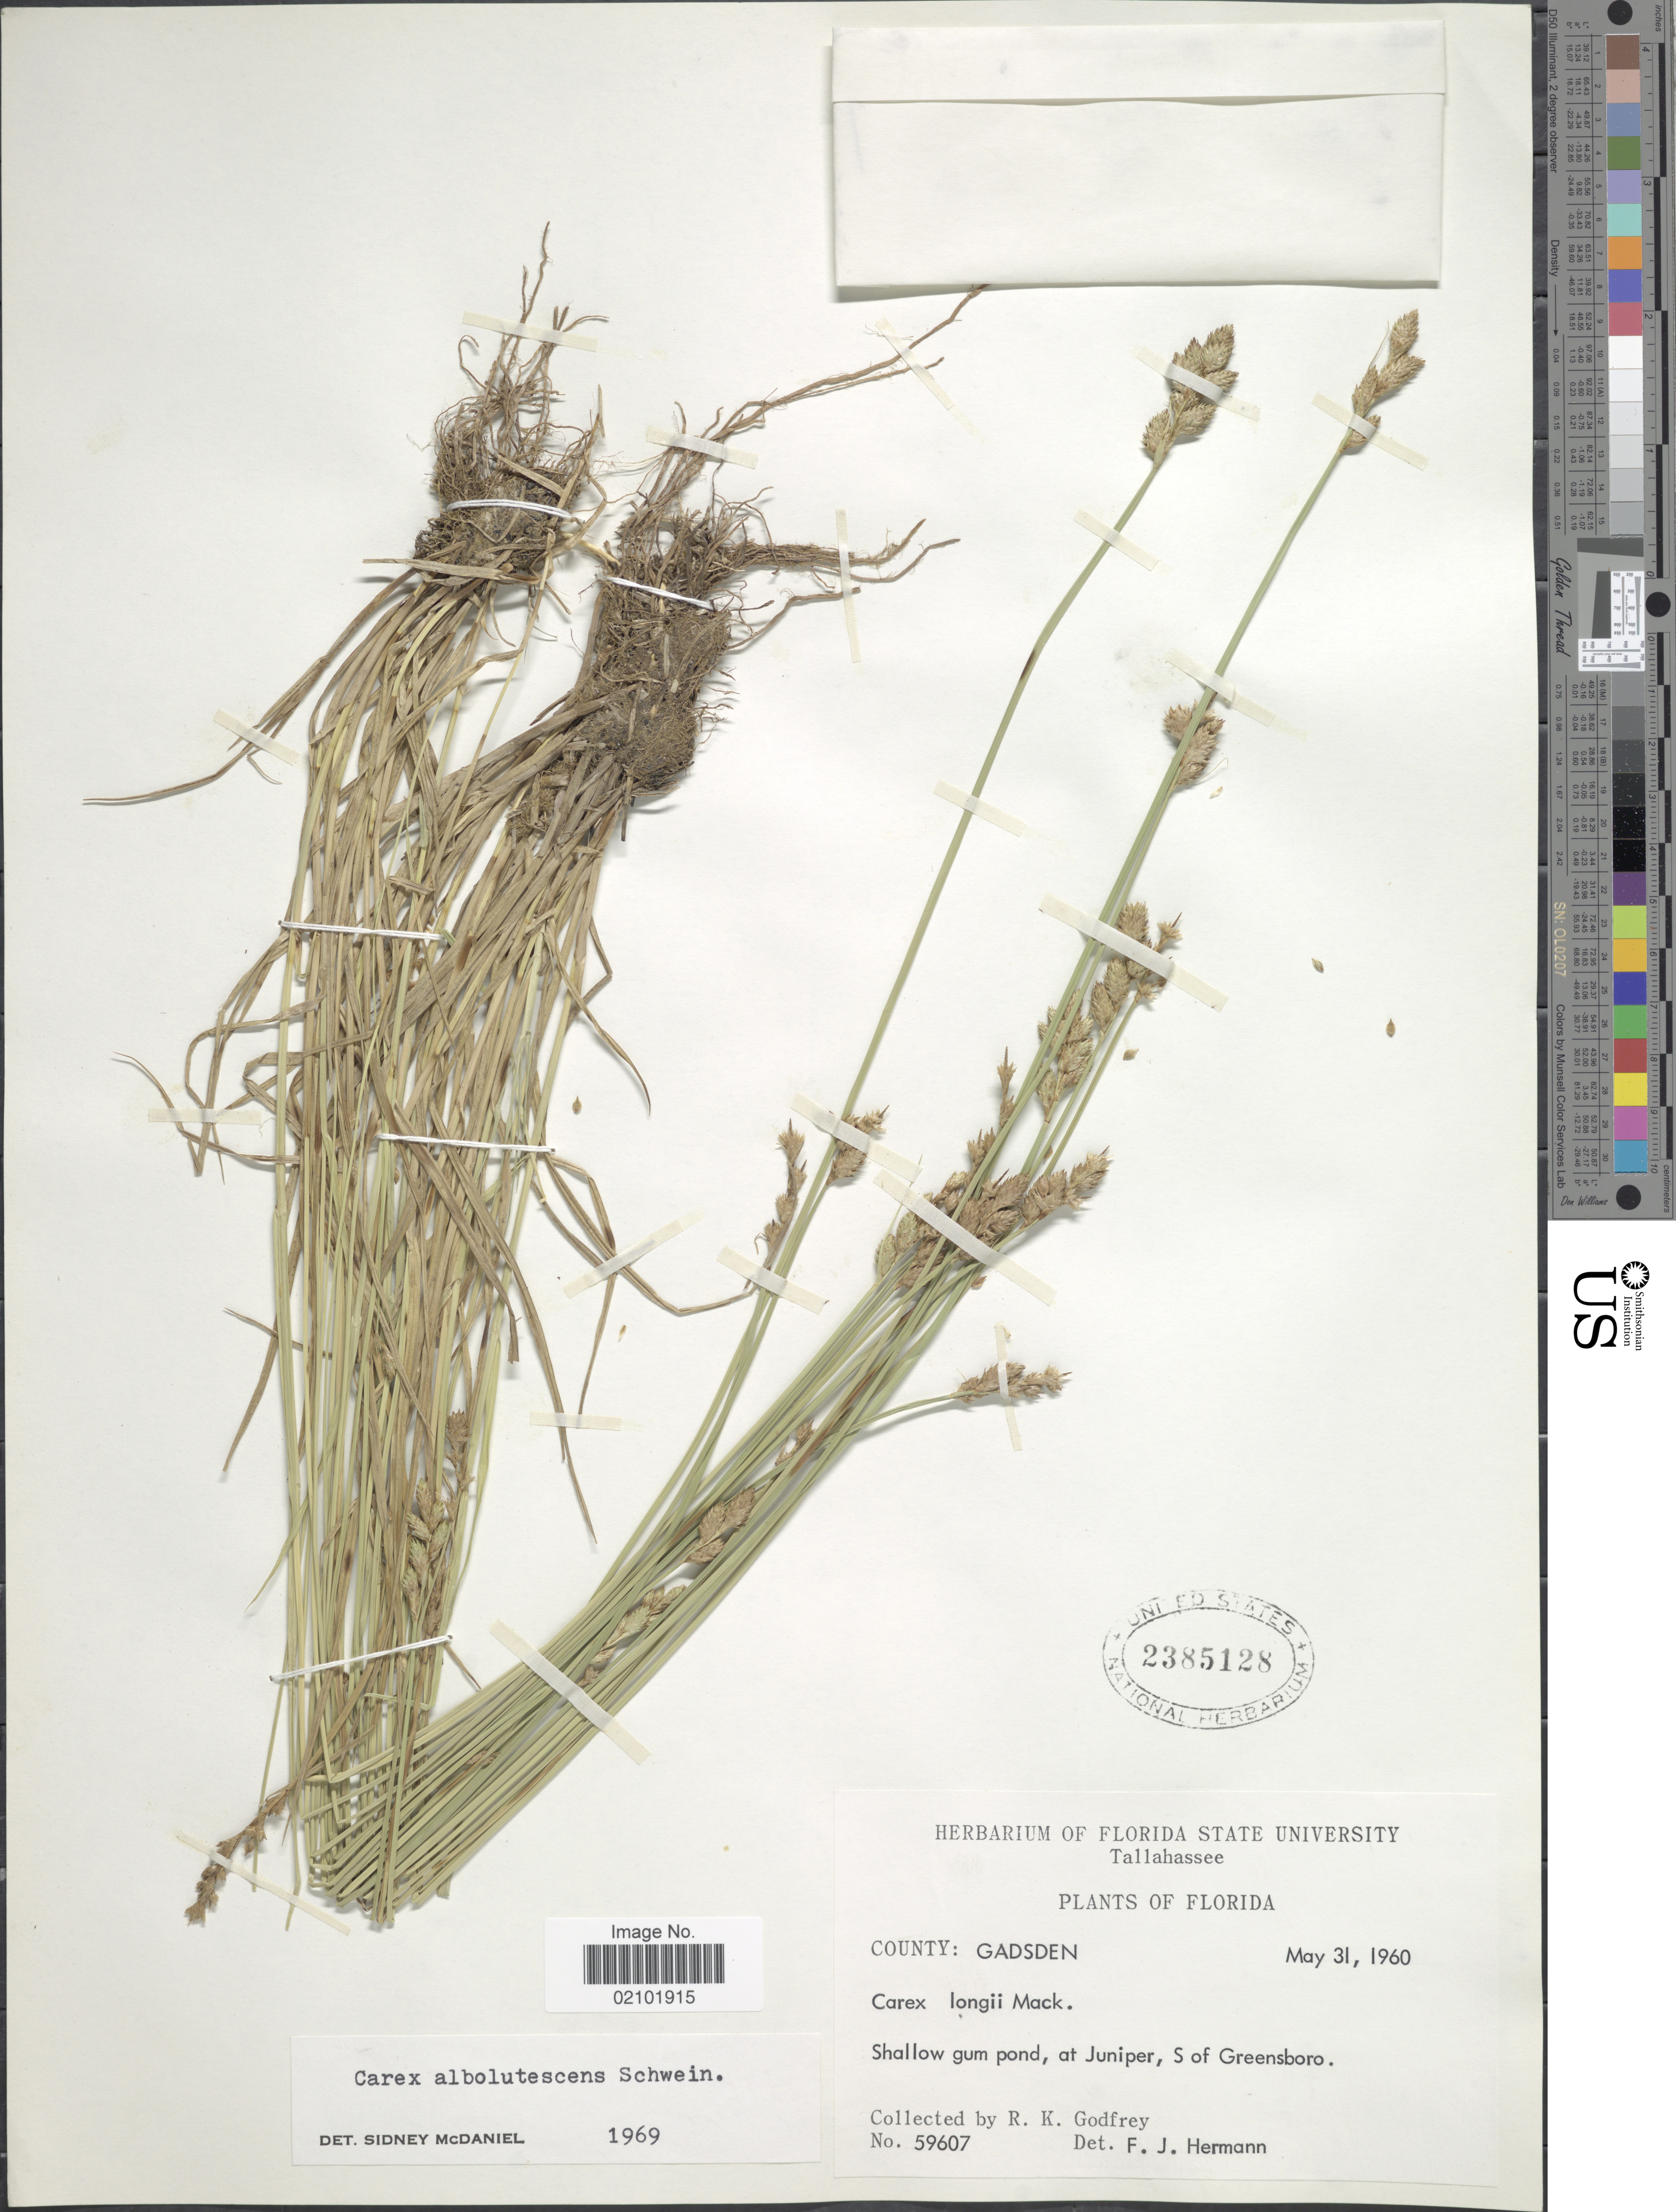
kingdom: Plantae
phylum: Tracheophyta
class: Liliopsida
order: Poales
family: Cyperaceae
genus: Carex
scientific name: Carex albolutescens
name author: Schwein.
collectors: R. K. Godfrey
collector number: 59607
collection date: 1960-05-31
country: United States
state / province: Florida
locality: County: Gadsden. Shallow gum pond, at Juniper, S of Greensboro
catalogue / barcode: US 2385128